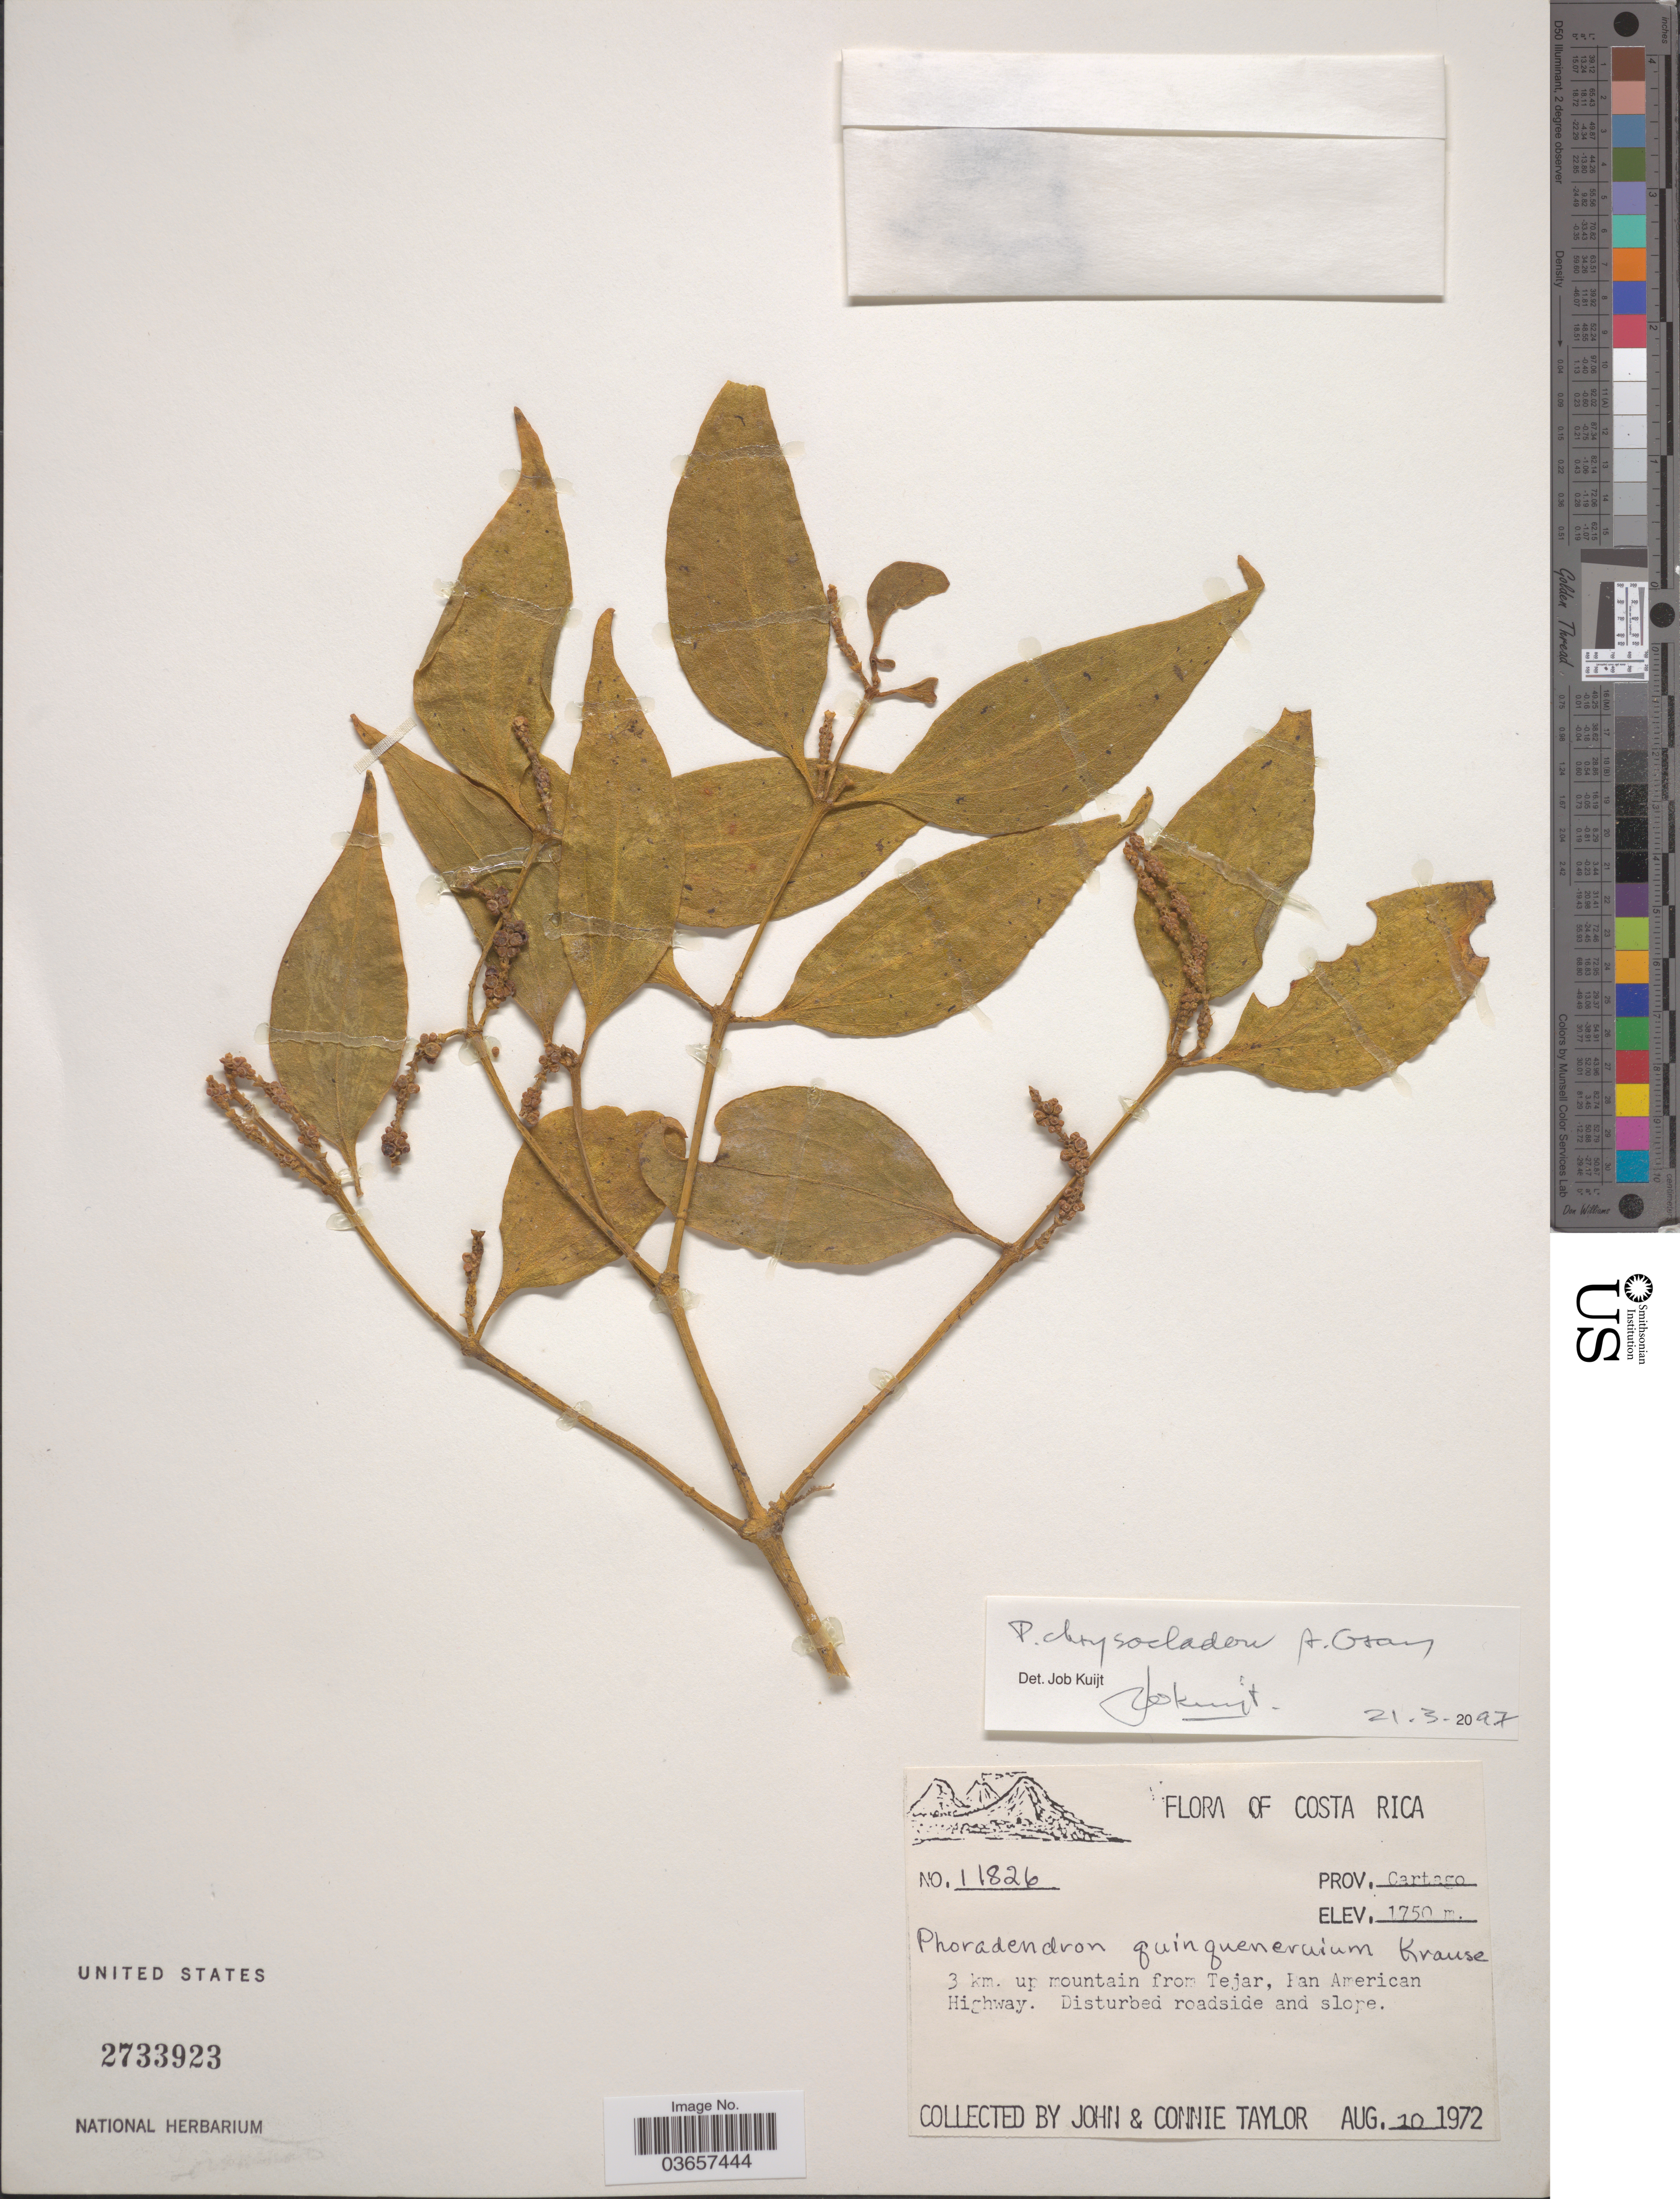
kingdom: Plantae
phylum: Tracheophyta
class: Magnoliopsida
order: Santalales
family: Viscaceae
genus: Phoradendron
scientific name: Phoradendron chrysocladon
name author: A. Gray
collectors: J. Taylor & C. Taylor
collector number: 11826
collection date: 1972-08-10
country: Costa Rica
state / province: Cartago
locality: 3 km. up mountain from Tejar, Pan American Highway.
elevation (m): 1750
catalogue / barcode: US 2733923